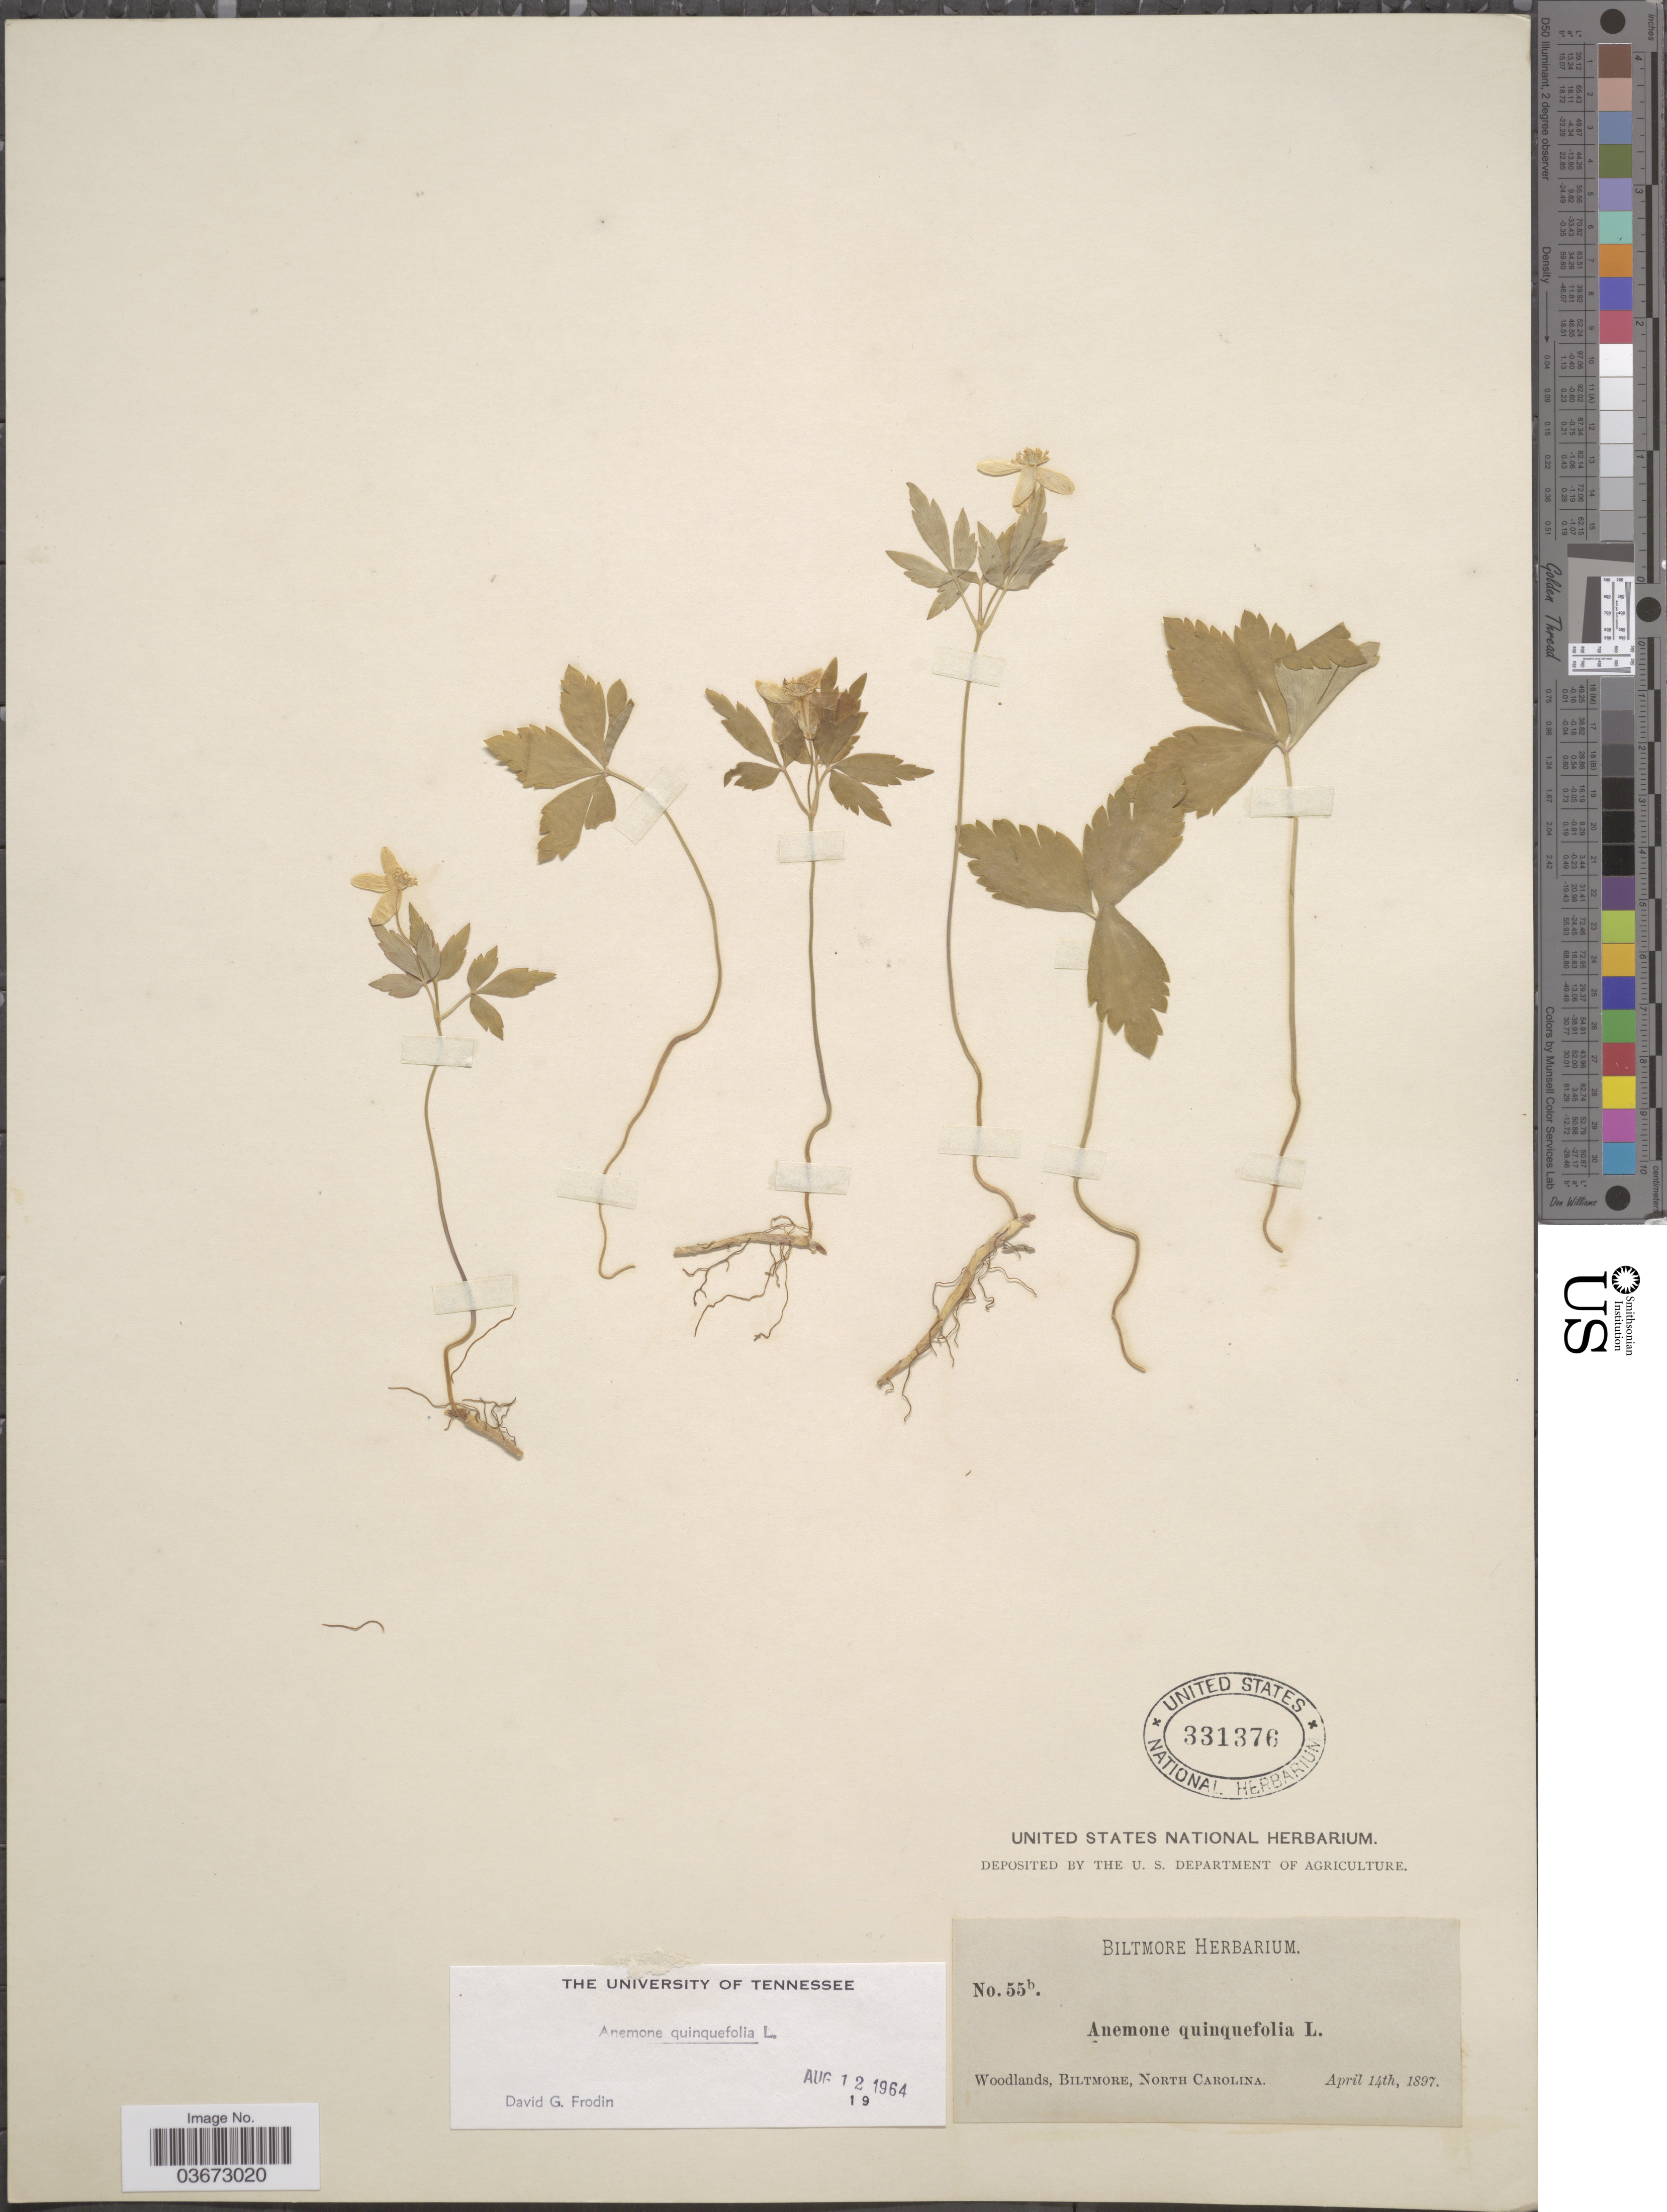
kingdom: Plantae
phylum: Tracheophyta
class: Magnoliopsida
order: Ranunculales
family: Ranunculaceae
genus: Anemone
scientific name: Anemone quinquefolia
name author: L.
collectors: ex herb. Biltmore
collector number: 55b.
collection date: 1897-04-14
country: United States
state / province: North Carolina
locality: Woodlands, Biltmore.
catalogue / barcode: US 331376